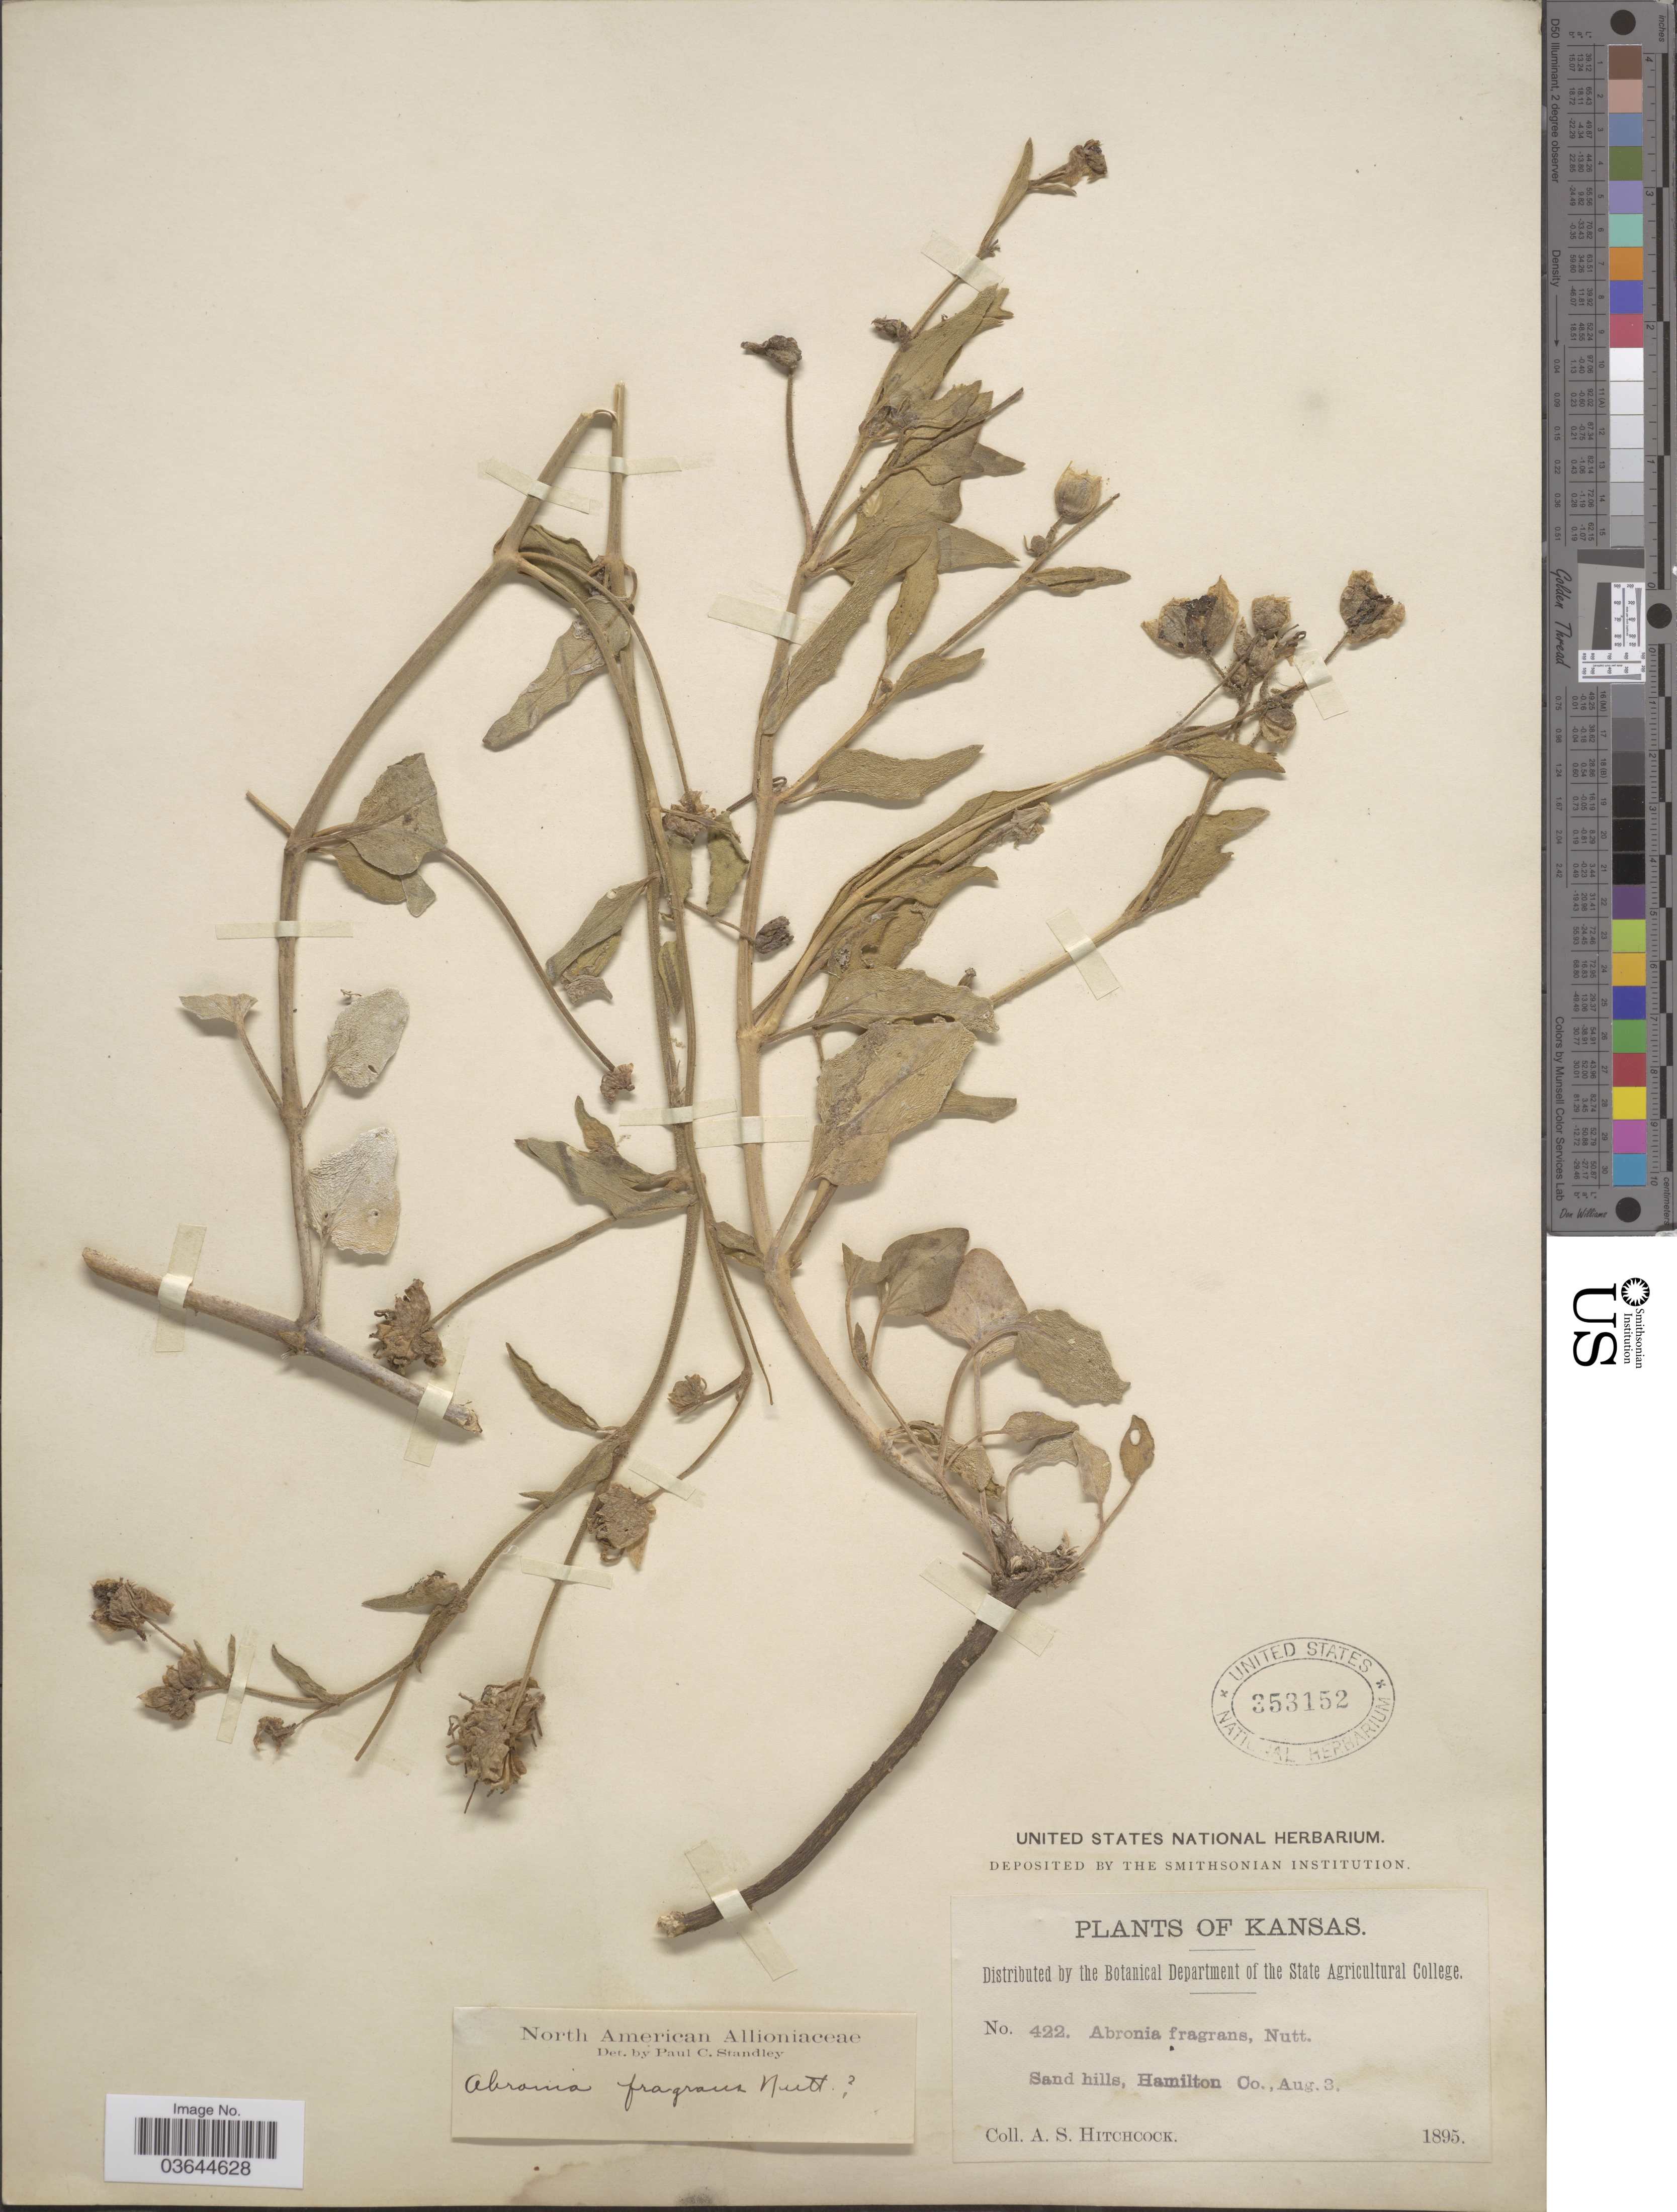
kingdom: Plantae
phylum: Tracheophyta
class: Magnoliopsida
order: Caryophyllales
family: Nyctaginaceae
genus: Abronia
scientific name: Abronia fragrans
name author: Nutt. ex Hook.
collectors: A. S. Hitchcock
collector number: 422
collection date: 1895-08-03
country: United States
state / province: Kansas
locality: Hamilton Co.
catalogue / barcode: US 353152